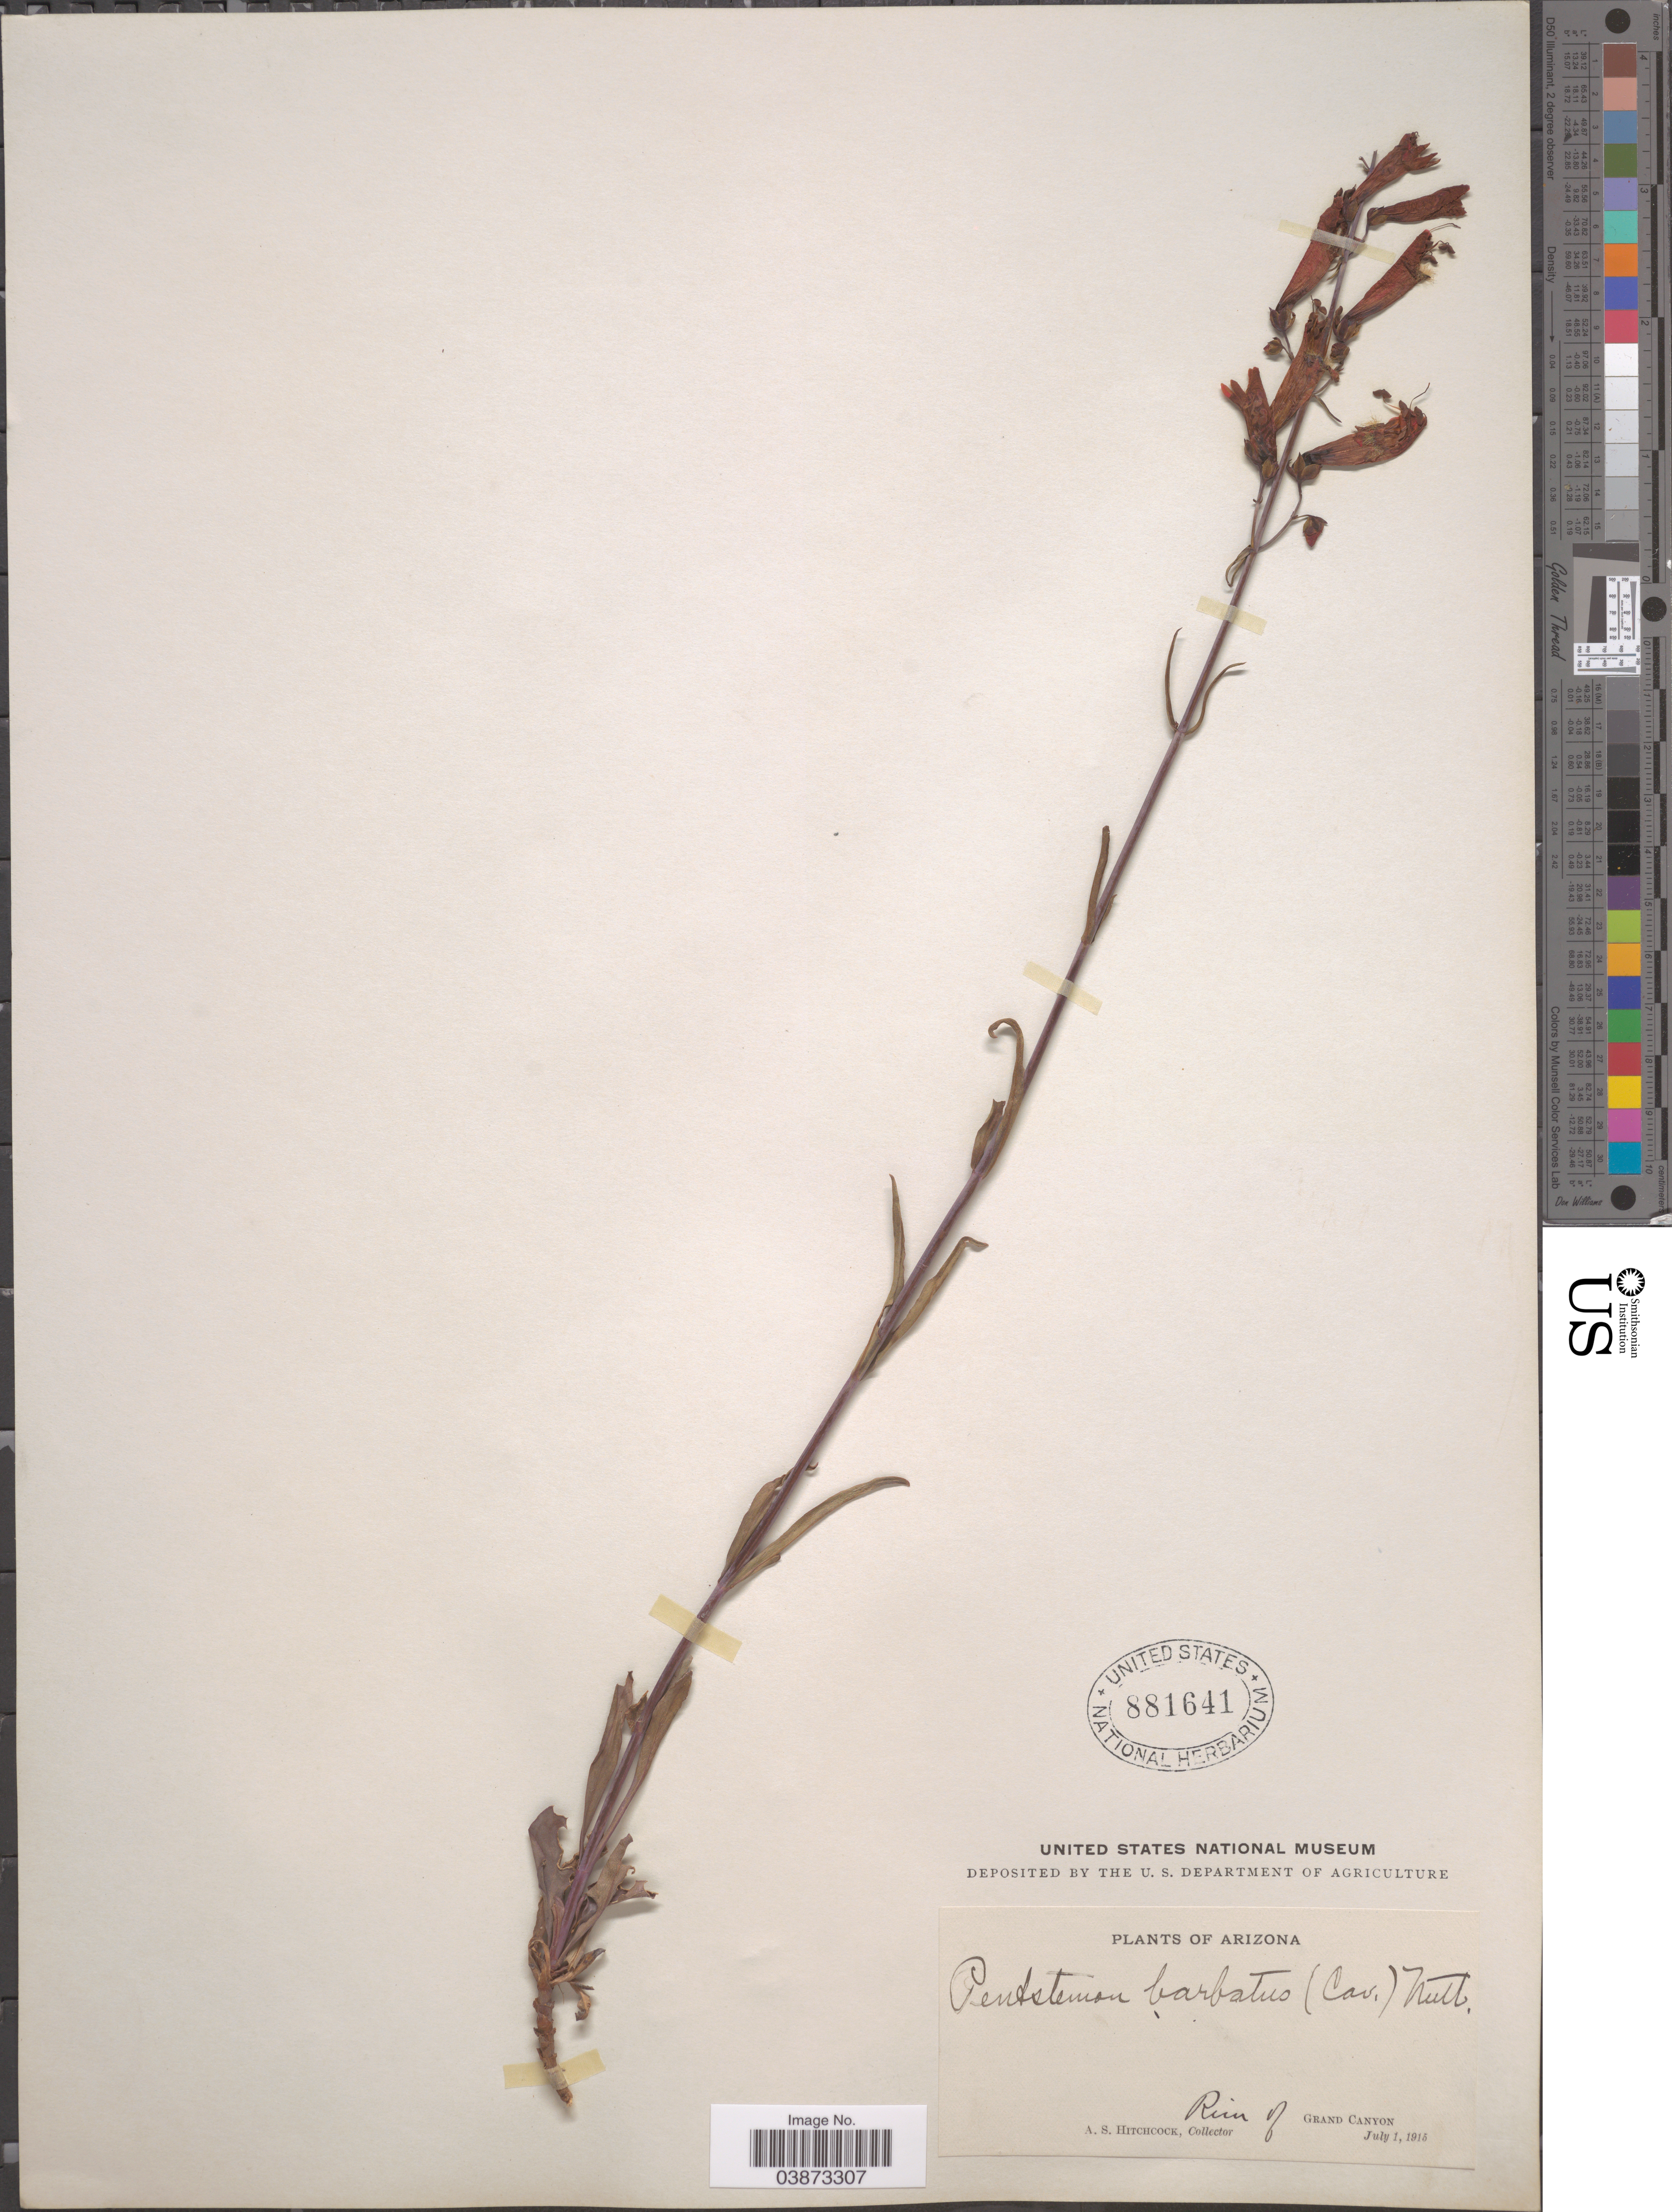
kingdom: Plantae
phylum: Tracheophyta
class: Magnoliopsida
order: Lamiales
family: Plantaginaceae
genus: Penstemon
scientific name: Penstemon barbatus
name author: (Cav.) Roth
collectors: A. S. Hitchcock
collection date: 1915-07-01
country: United States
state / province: Arizona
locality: Rim of Grand Canyon.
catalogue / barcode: US 881641